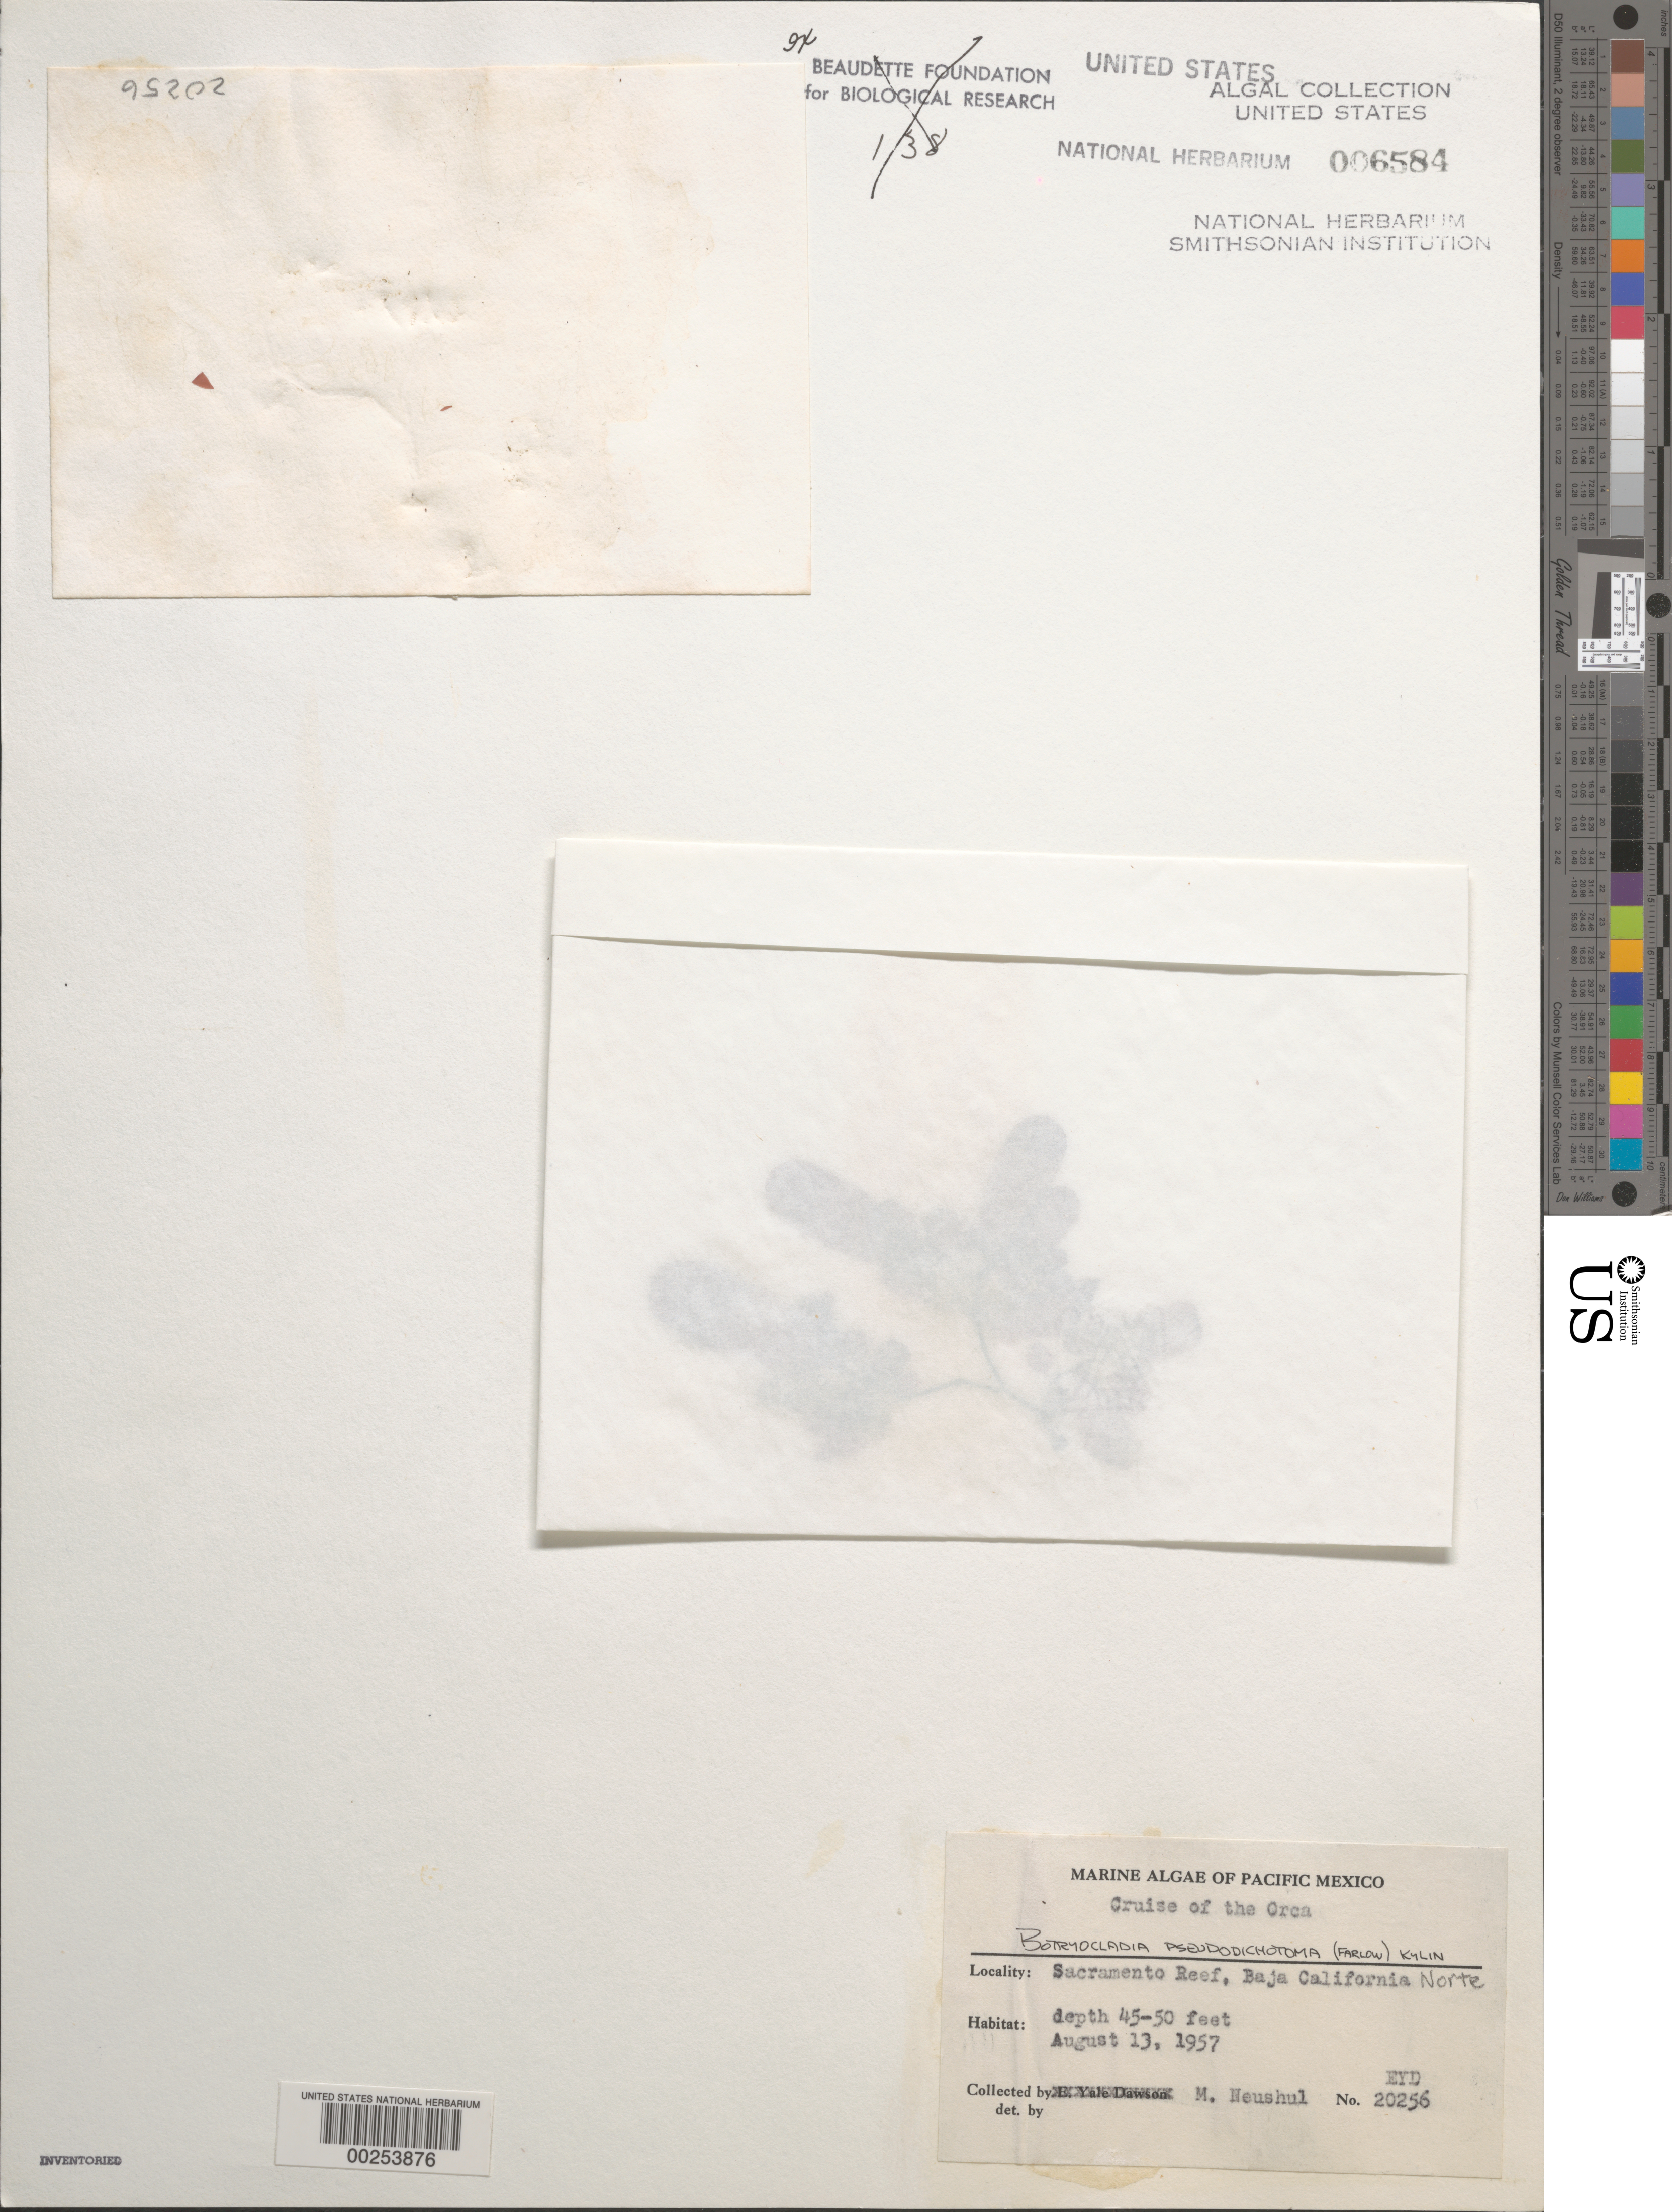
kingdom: Plantae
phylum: Rhodophyta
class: Florideophyceae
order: Rhodymeniales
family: Rhodymeniaceae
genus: Botryocladia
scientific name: Botryocladia pseudodichotoma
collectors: M. Neushul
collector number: EYD 20256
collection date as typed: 13 Aug 1957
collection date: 1957-08-13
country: Mexico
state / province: Baja California Norte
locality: Sacramento Reef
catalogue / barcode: US 6584